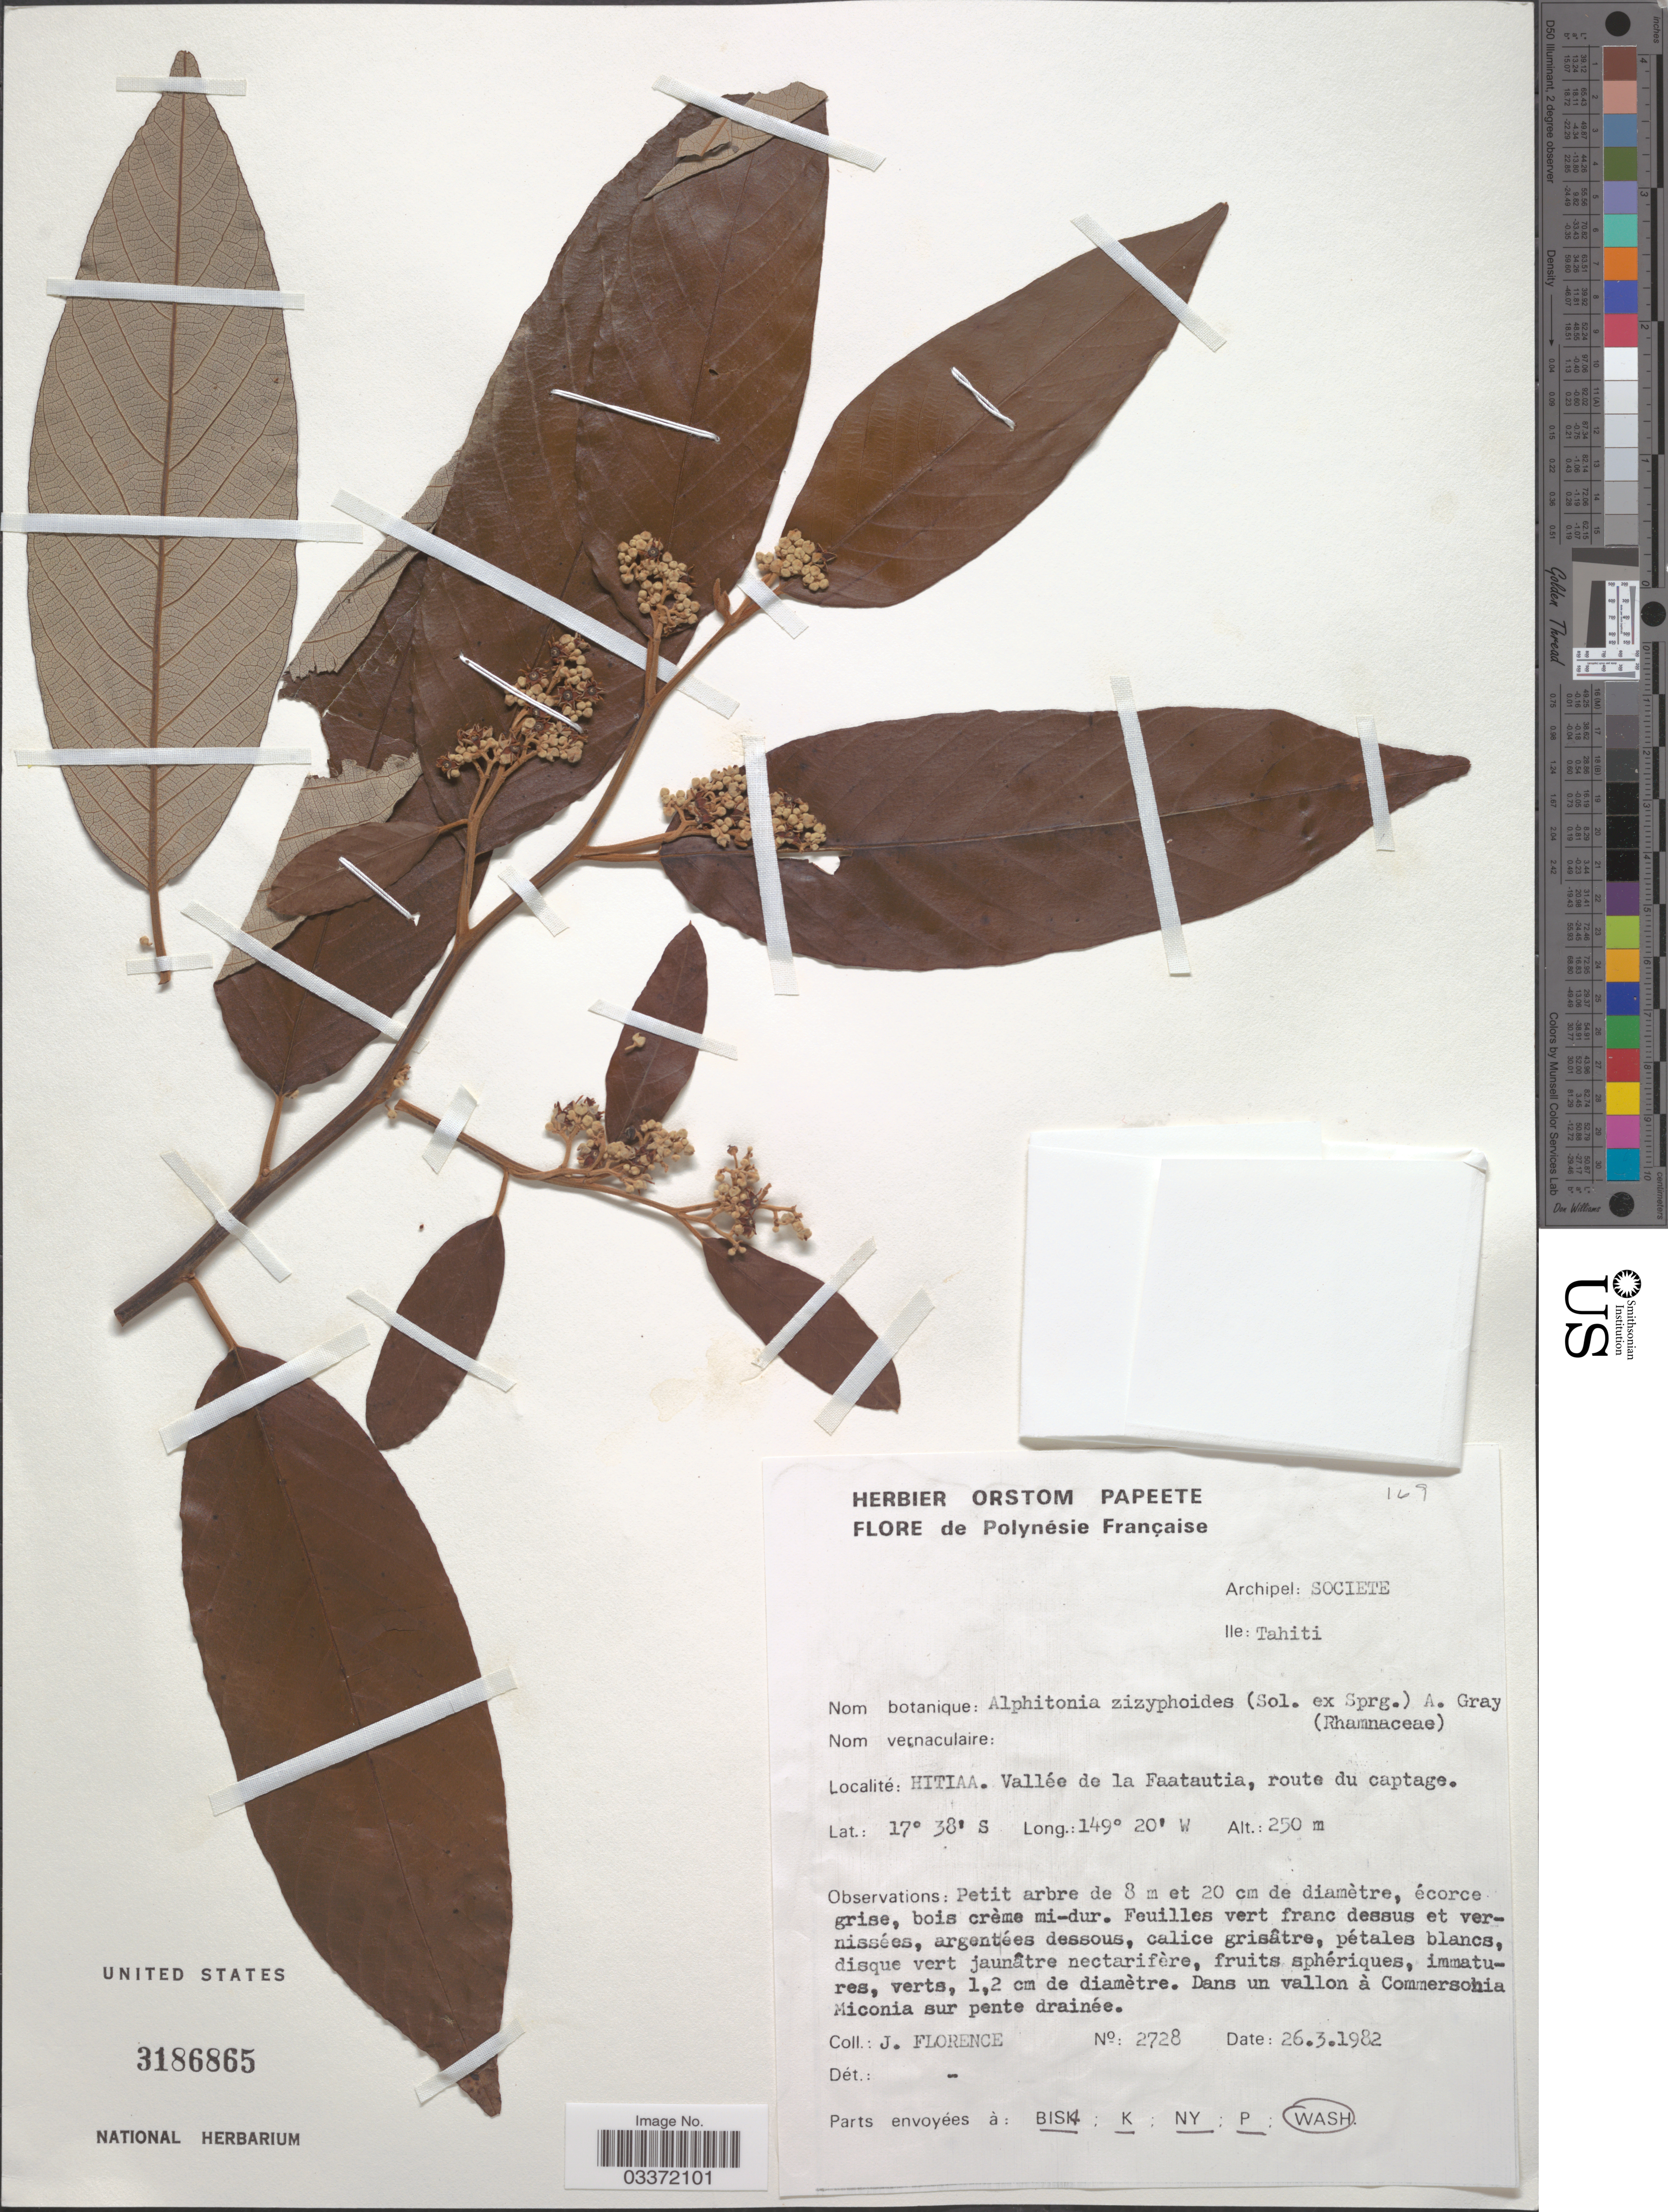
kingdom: Plantae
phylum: Tracheophyta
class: Magnoliopsida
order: Rosales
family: Rhamnaceae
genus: Alphitonia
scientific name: Alphitonia zizyphoides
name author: (Sol. ex Spreng.) A. Gray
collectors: J. Florence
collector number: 2728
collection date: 1982-03-26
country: French Polynesia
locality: Archipel: Societe, Ile: Tahiti, Hitiaa. Vallée de la Faatautia, route du captage.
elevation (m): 250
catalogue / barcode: US 3186865